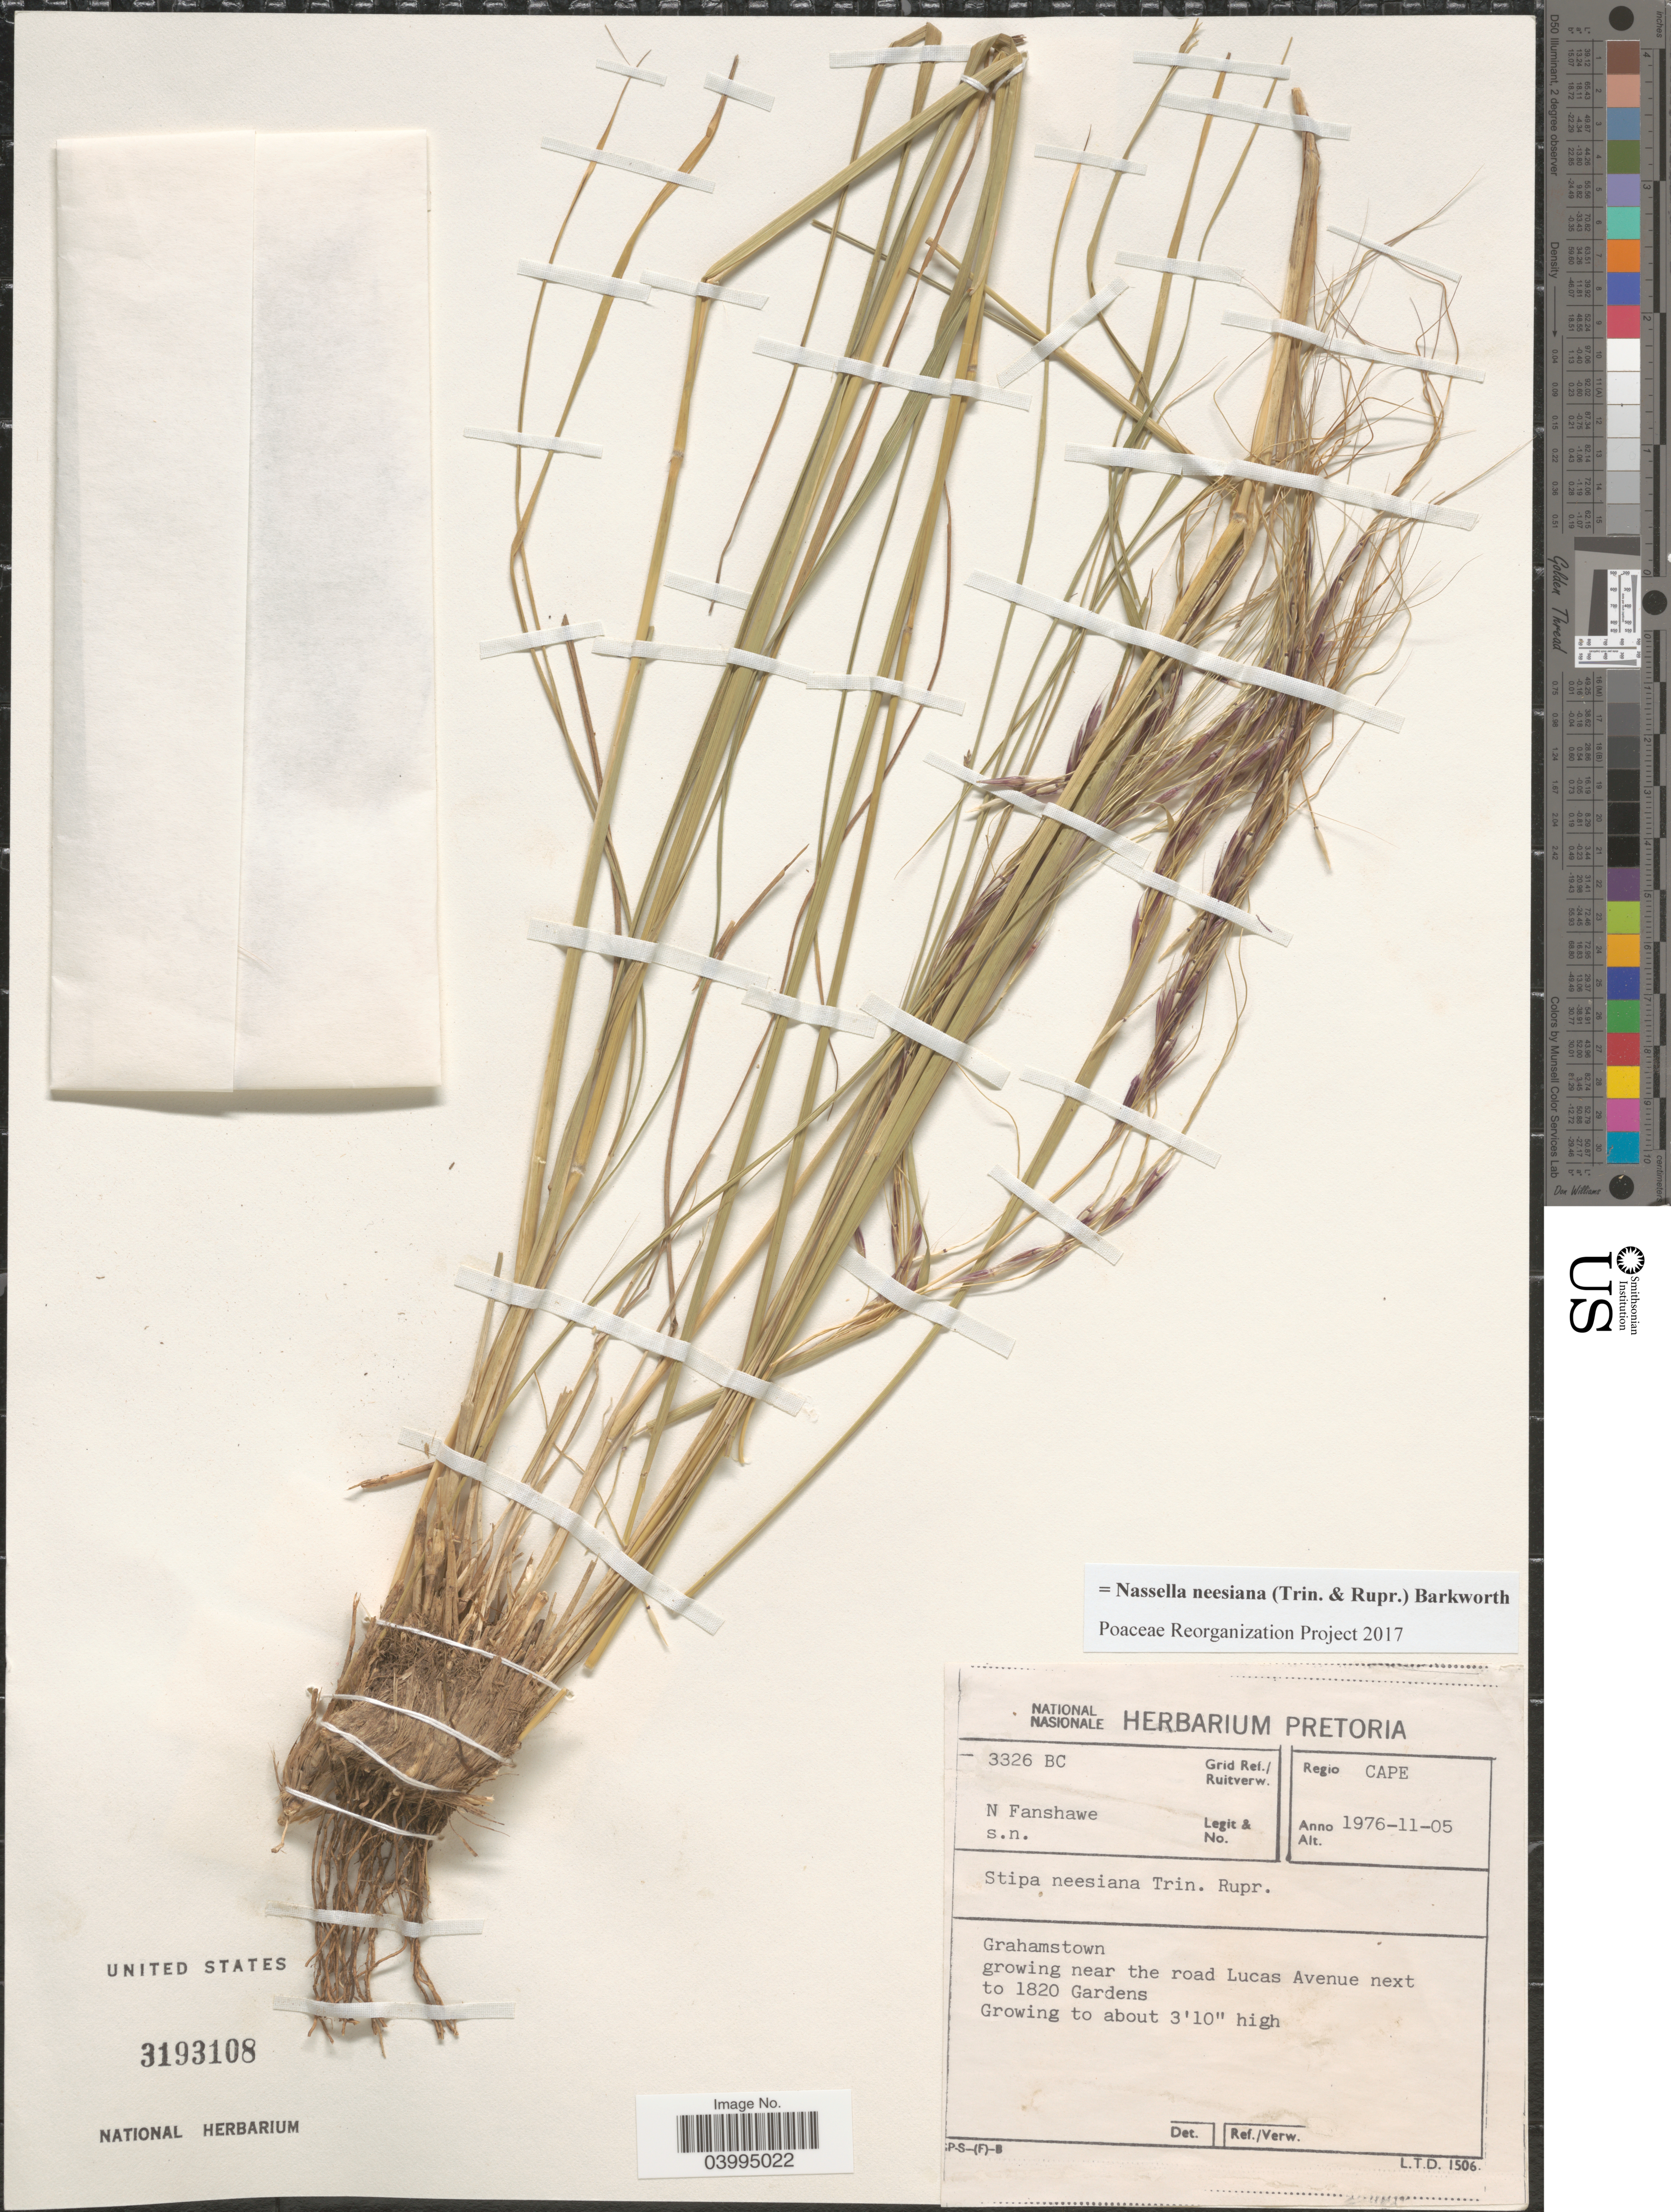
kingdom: Plantae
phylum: Tracheophyta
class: Liliopsida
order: Poales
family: Poaceae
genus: Nassella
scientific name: Nassella neesiana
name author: (Trin. & Rupr.) Barkworth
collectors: N. Fanshawe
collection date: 1976-11-05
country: South Africa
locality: Grid Ref./ Ruitverw. 3326 BC. Regio Cape. Grahamstown growing near the road Lucas Avenue next to 1820 Gardens.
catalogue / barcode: US 3193108